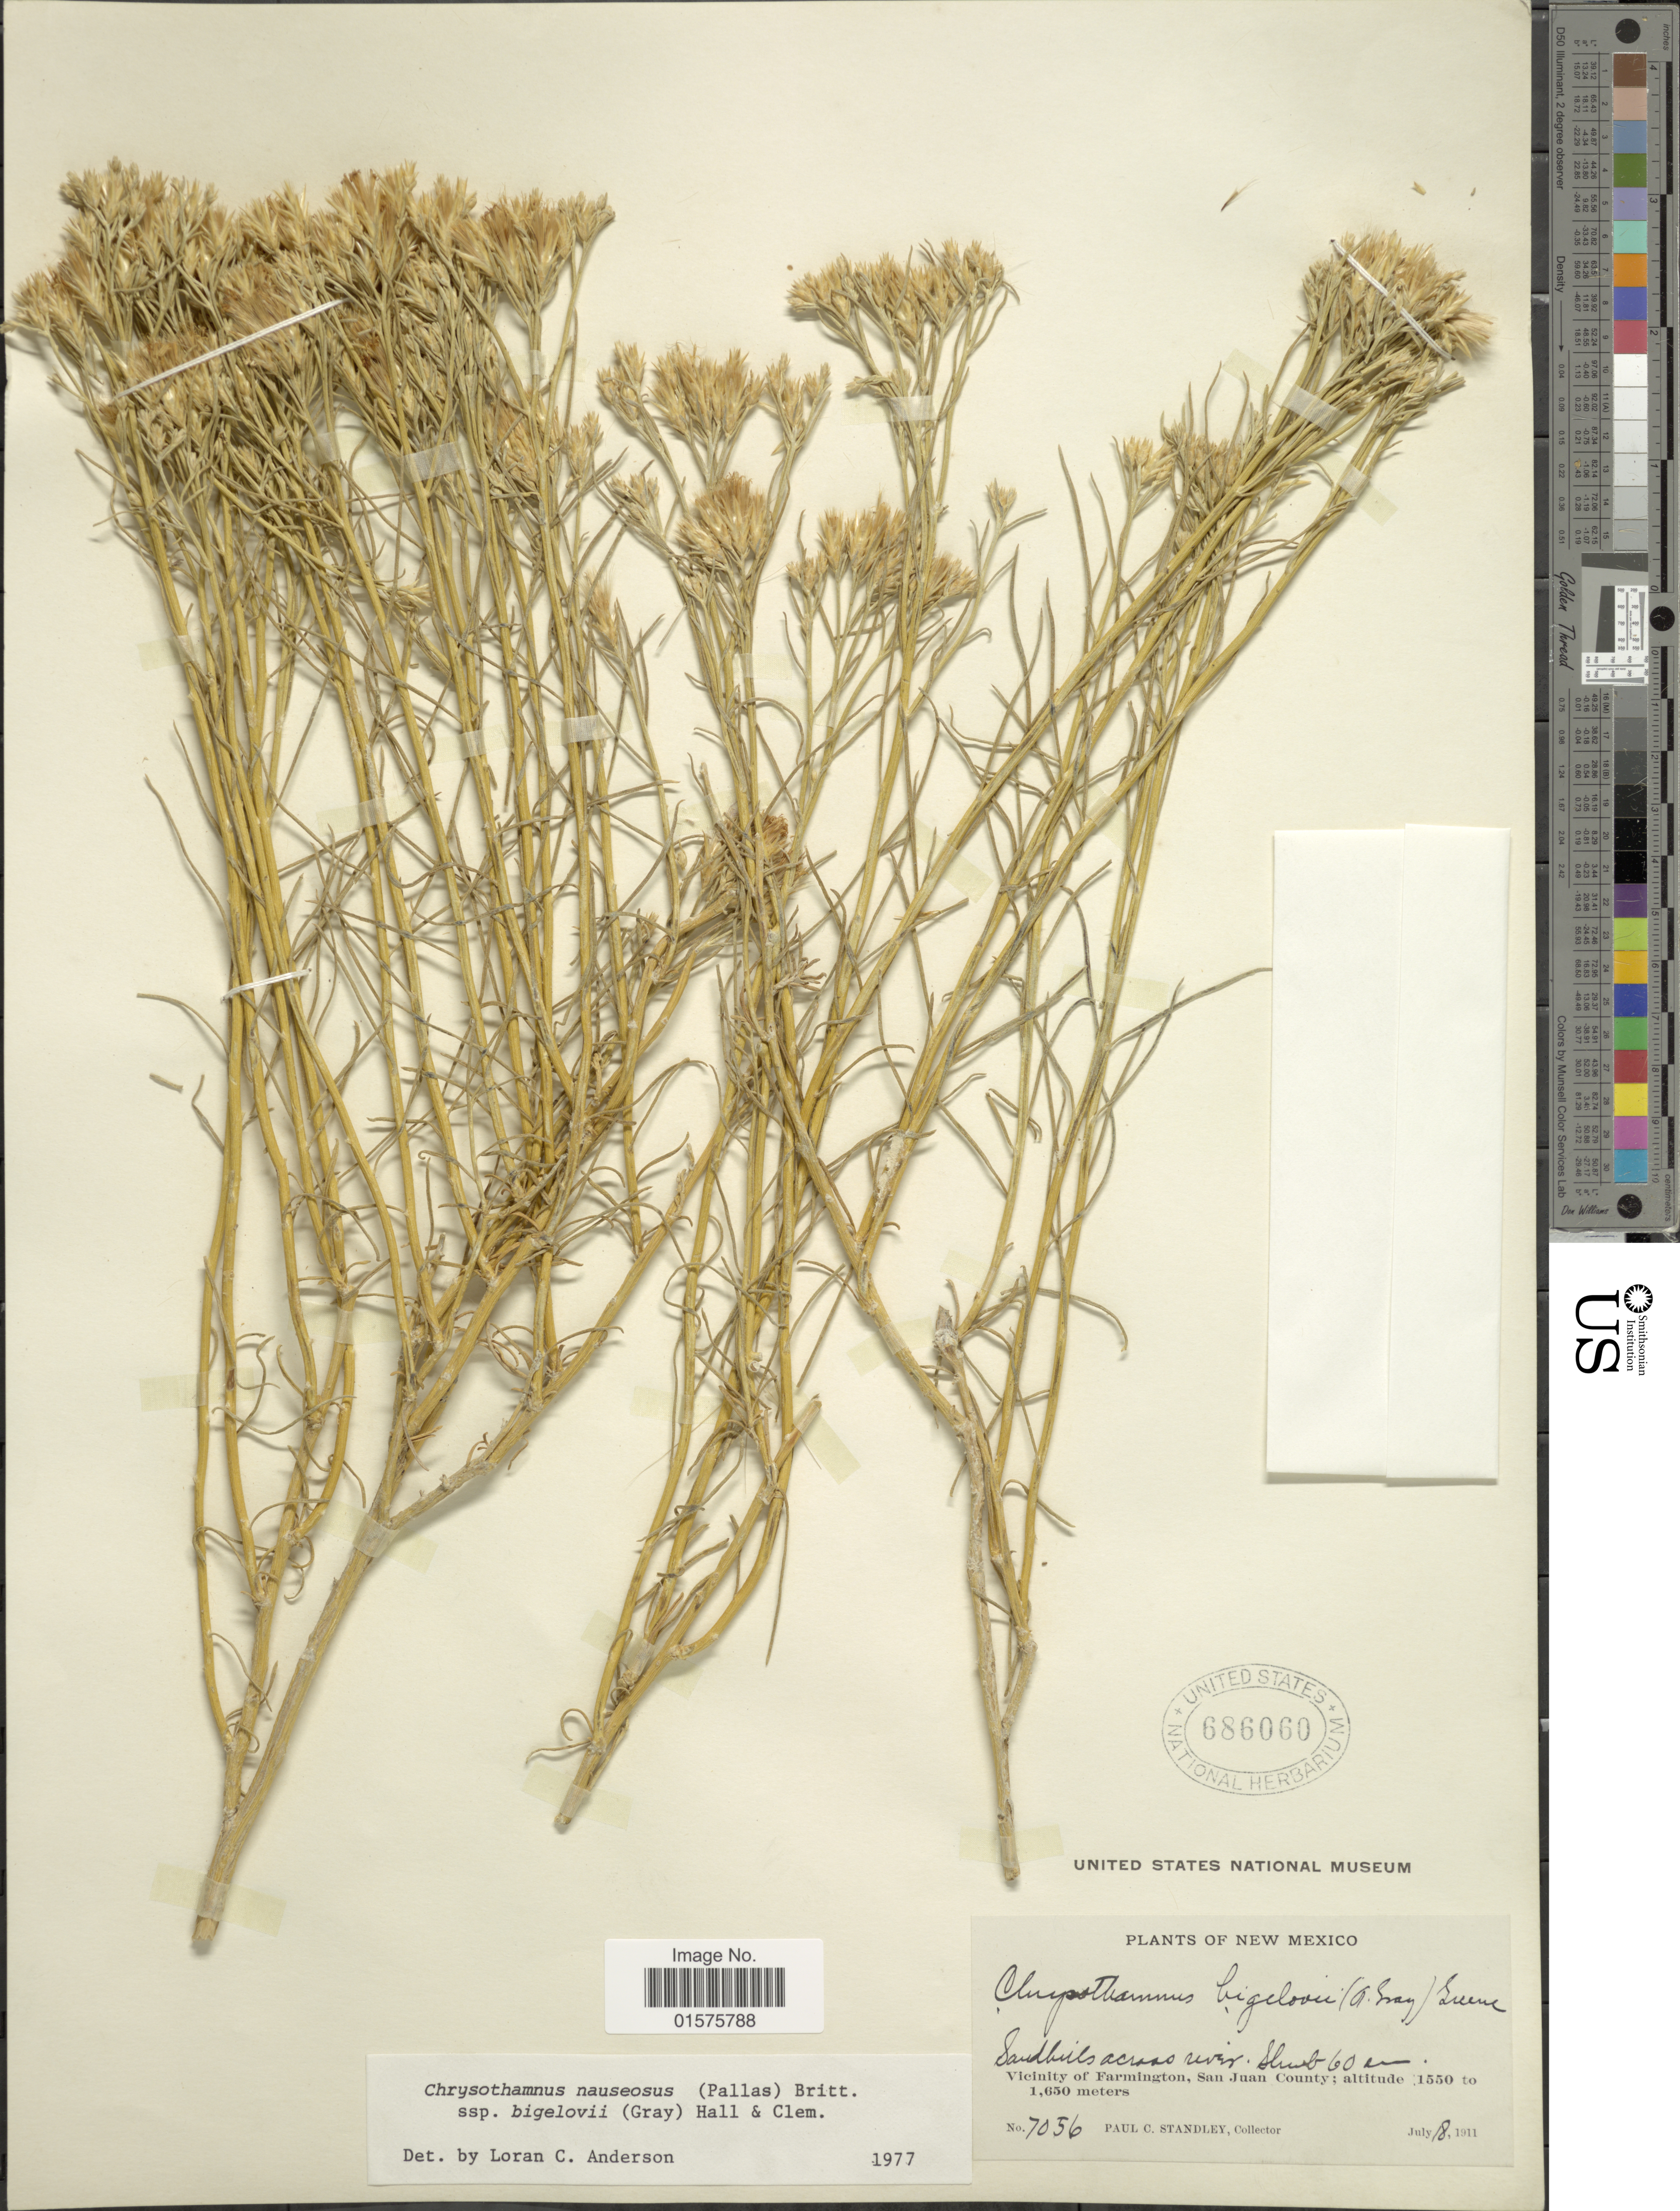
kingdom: Plantae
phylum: Tracheophyta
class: Magnoliopsida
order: Asterales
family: Asteraceae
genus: Ericameria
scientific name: Ericameria nauseosa var. bigelovii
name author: (A. Gray) G.L. Nesom & G.I. Baird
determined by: Urbatsch, Lowell E., Curator (LSU), Louisiana State University (UNITED STATES)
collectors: P. C. Standley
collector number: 7056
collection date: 1911-07-18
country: United States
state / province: New Mexico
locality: Vicinity of Farmington, San Juan County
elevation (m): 1550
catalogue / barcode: US 686060